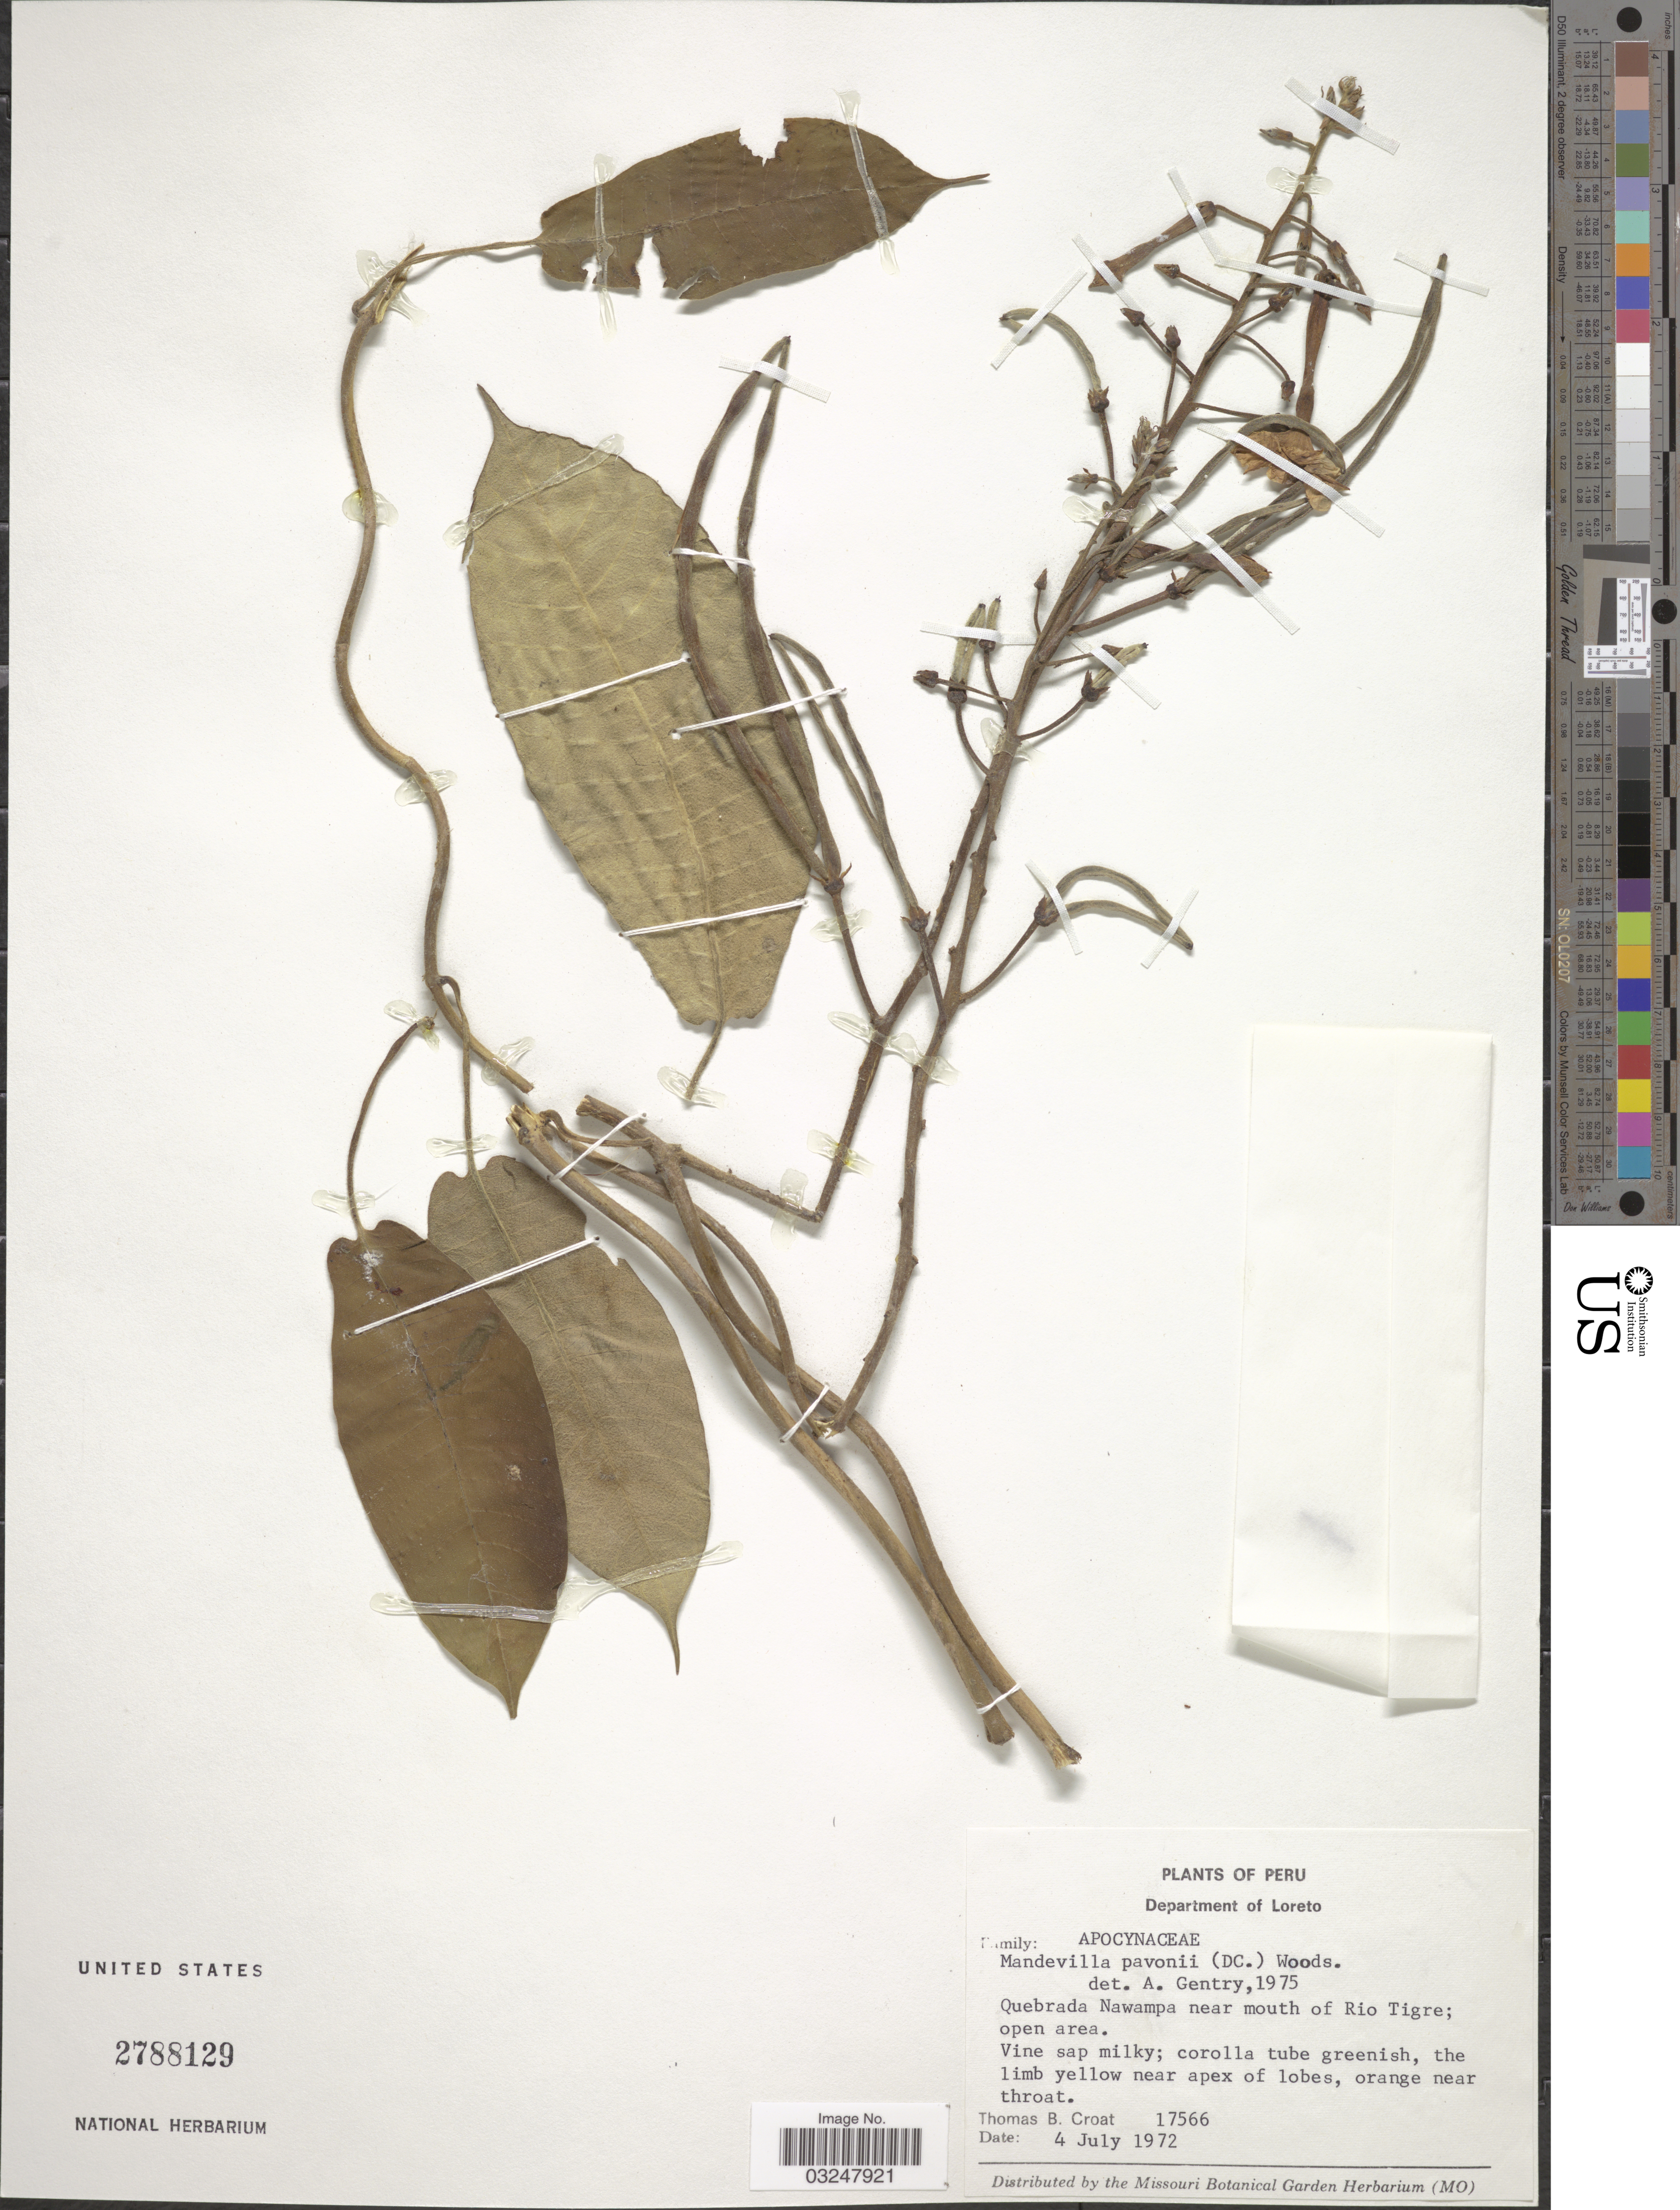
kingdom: Plantae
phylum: Tracheophyta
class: Magnoliopsida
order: Gentianales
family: Apocynaceae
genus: Mandevilla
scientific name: Mandevilla pavonii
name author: (A. DC.) Woodson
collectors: T. B. Croat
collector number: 17566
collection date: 1972-07-04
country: Peru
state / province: Loreto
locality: Department of Loreto, Quebrada Nawampa near mouth of Rio Tigre; open area.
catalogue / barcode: US 2788129